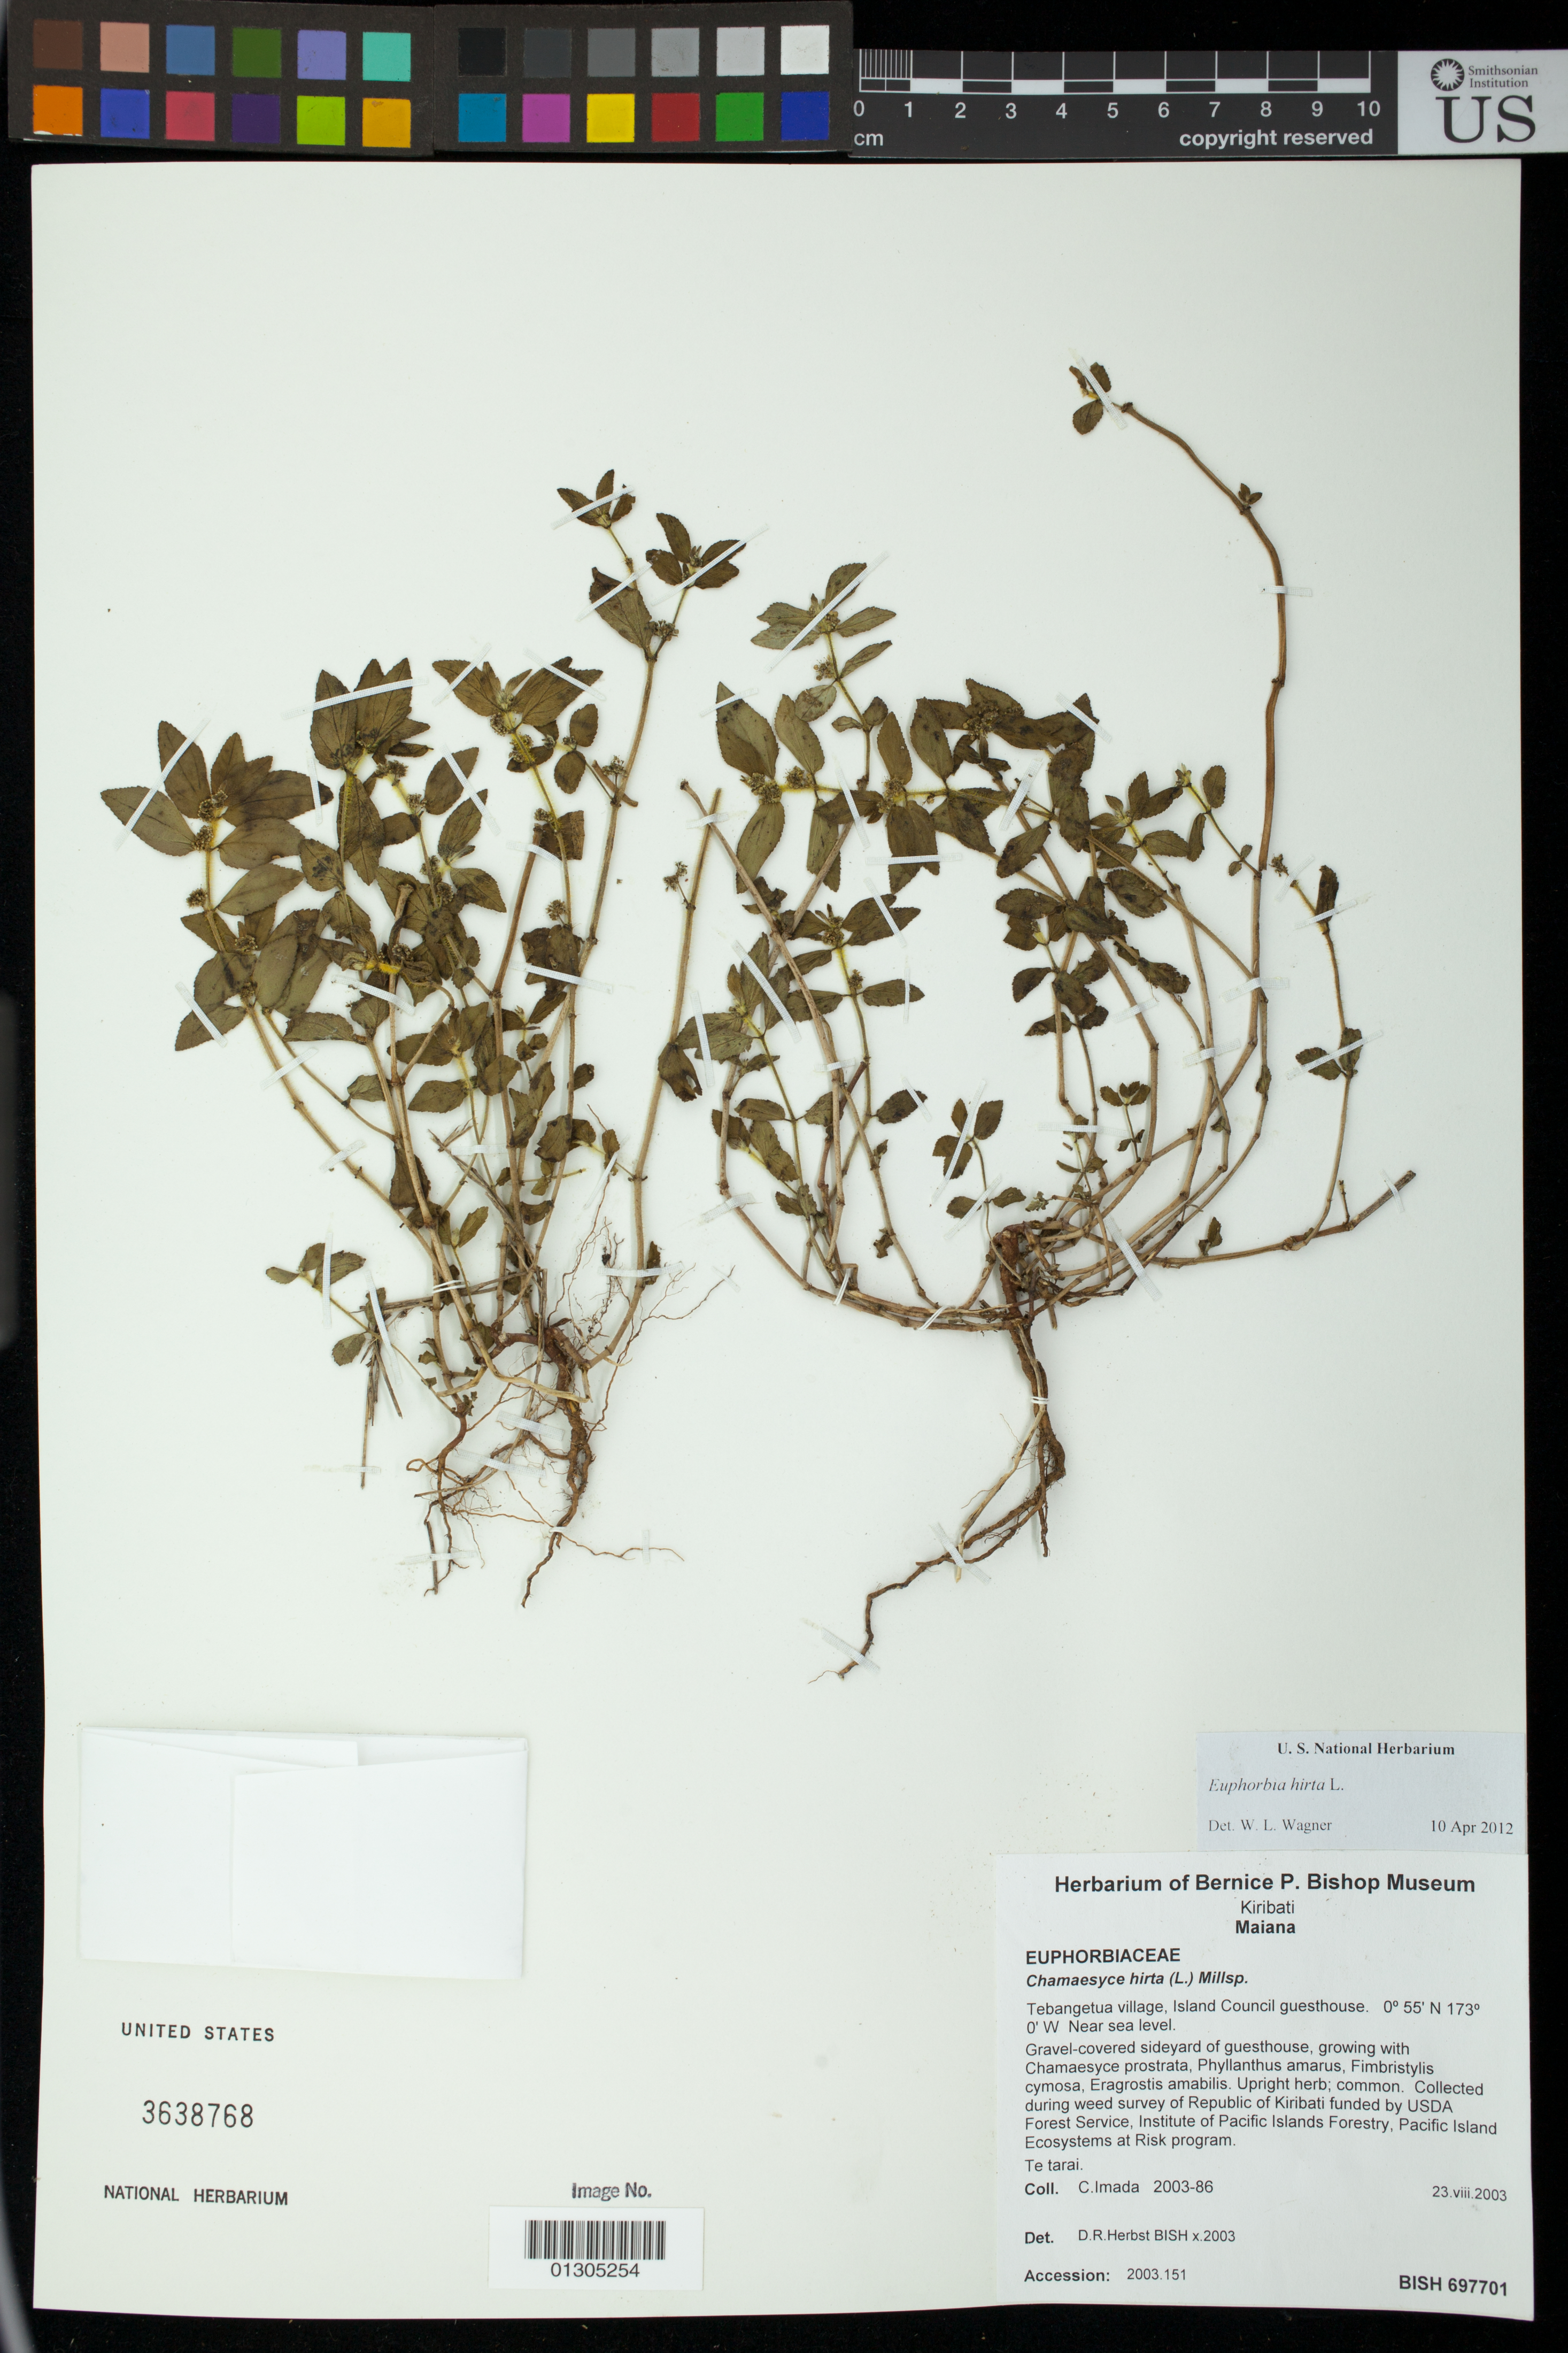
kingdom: Plantae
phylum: Tracheophyta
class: Magnoliopsida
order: Malpighiales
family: Euphorbiaceae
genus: Chamaesyce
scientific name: Chamaesyce hirta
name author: (L.) Millsp.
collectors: C. Imada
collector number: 2003-86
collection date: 2003-08-23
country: Kiribati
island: Maiana Atoll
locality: Maiana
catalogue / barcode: US 3638768